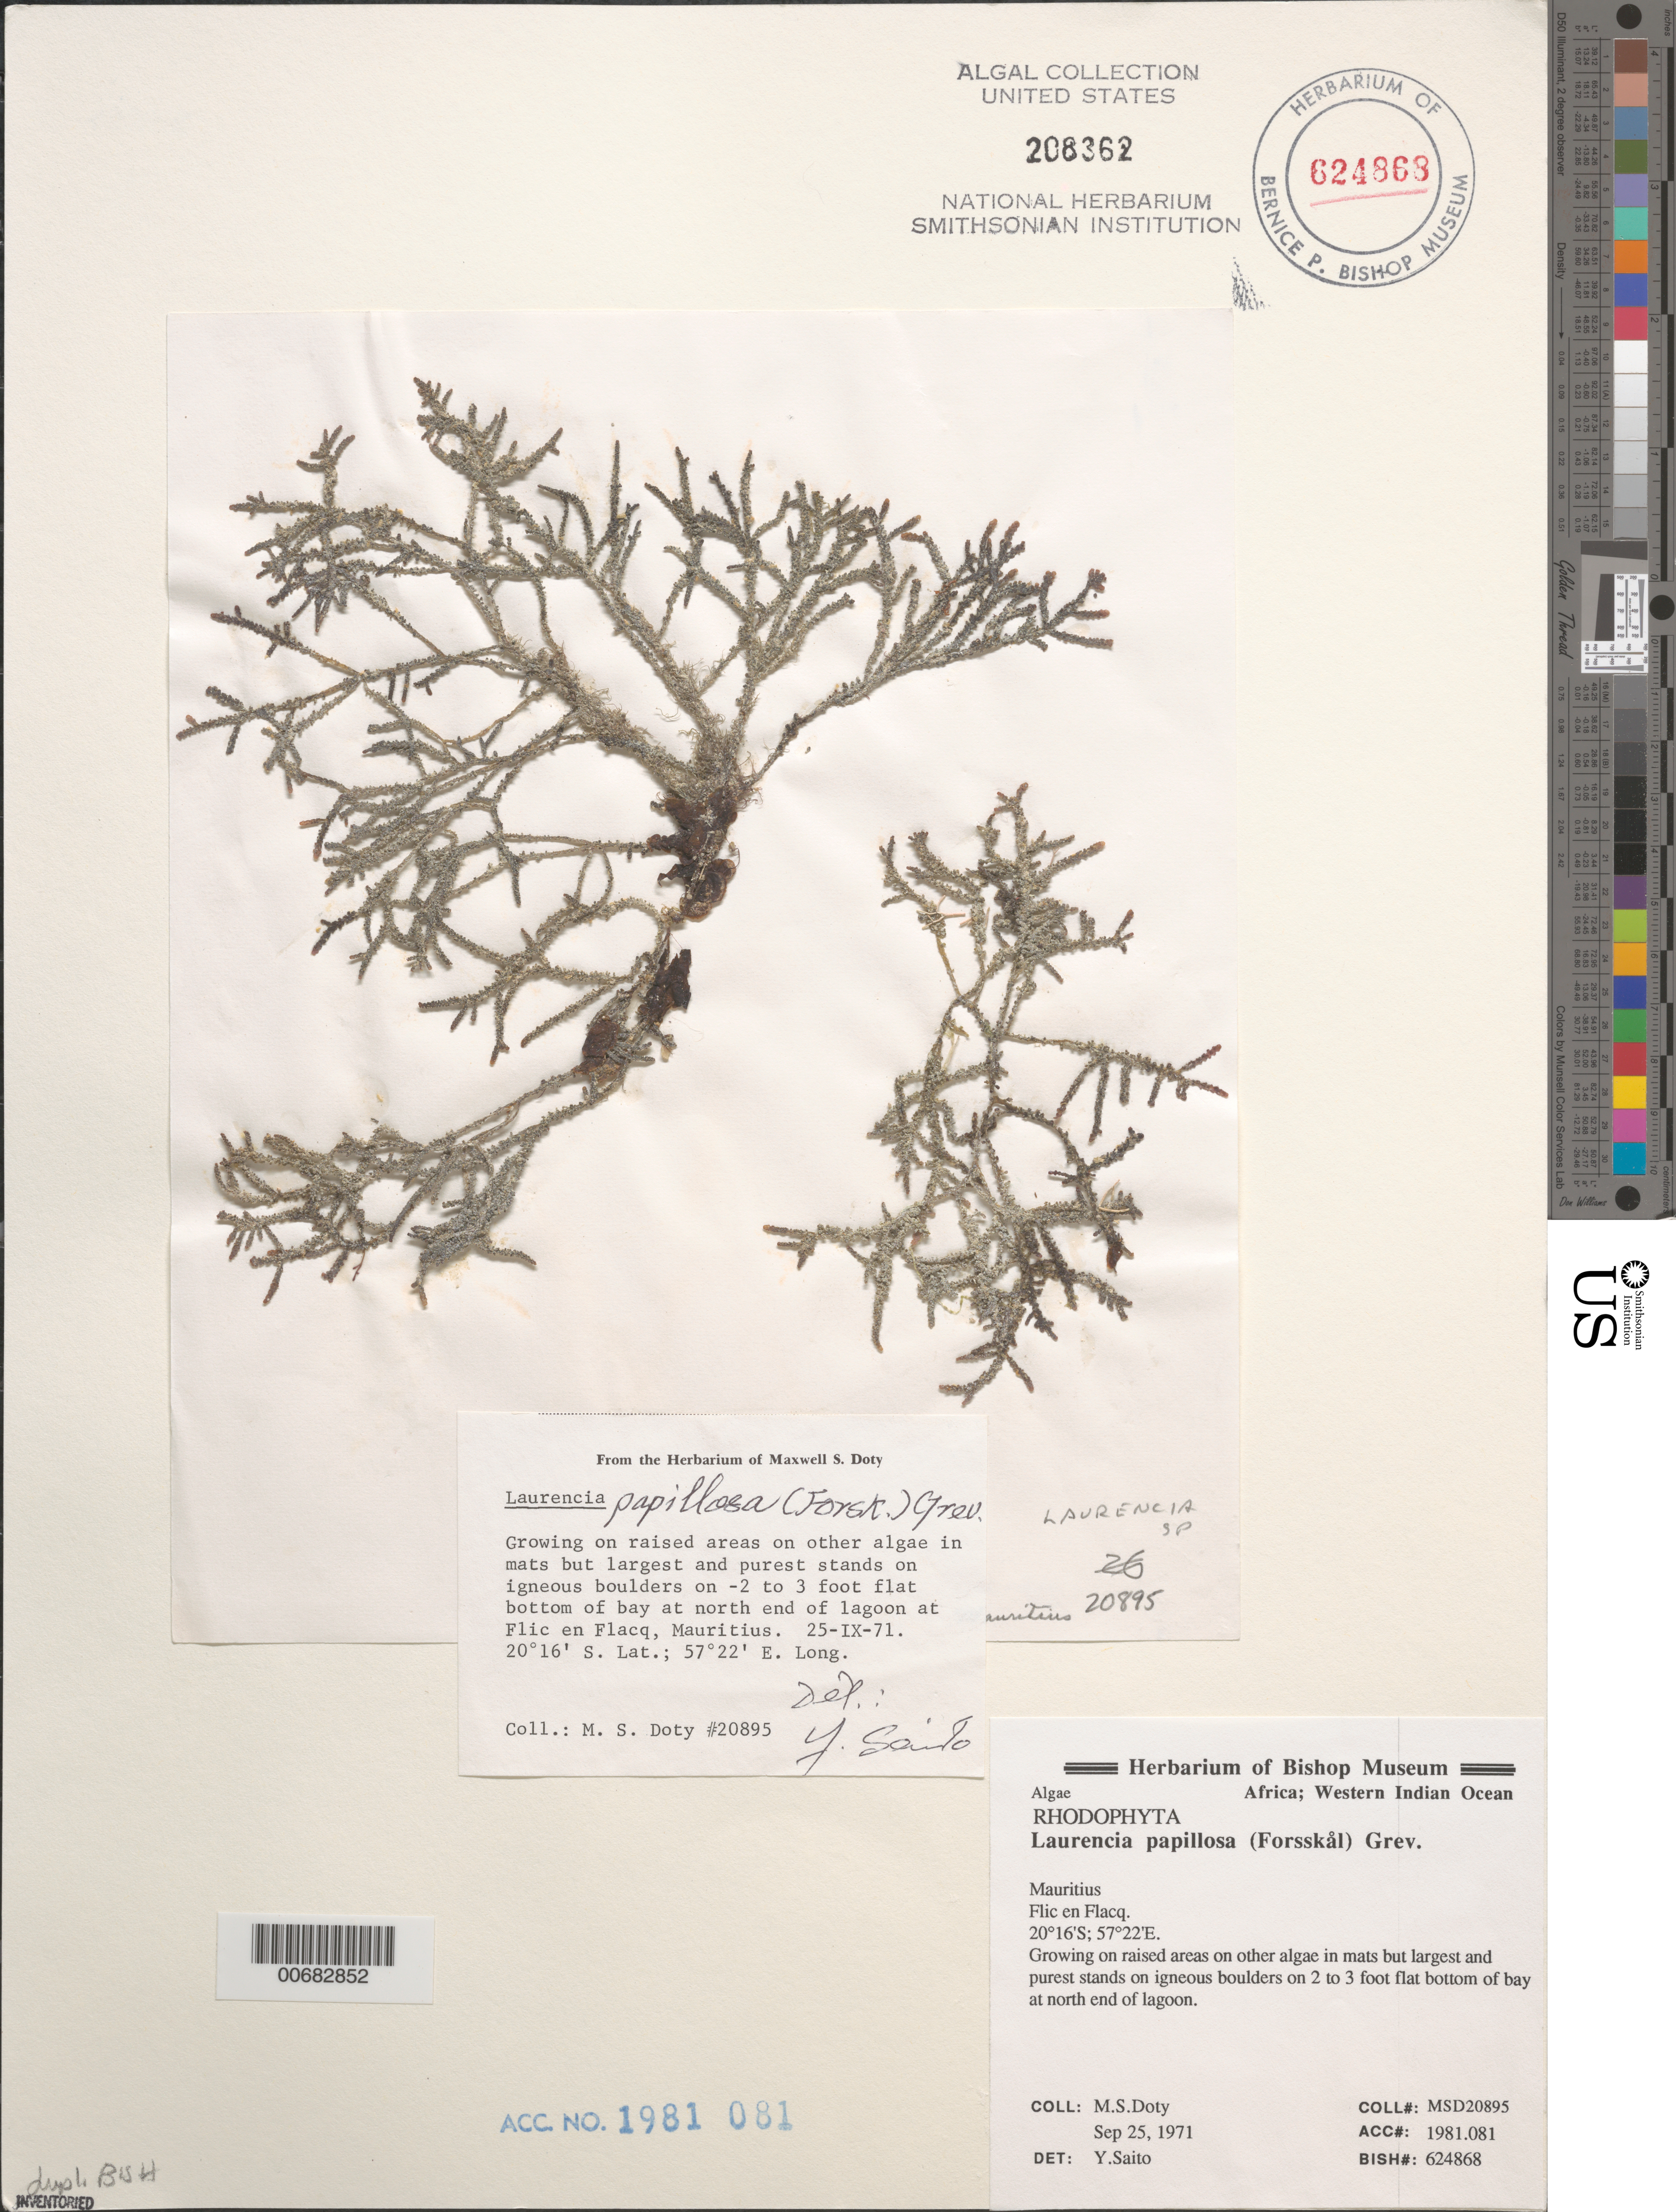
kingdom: Plantae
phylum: Rhodophyta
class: Florideophyceae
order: Ceramiales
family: Rhodomelaceae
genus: Palisada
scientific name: Palisada perforata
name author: (Bory) K.W. Nam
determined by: Algae name updating Project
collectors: M. S. Doty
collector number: MSD 20895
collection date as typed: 25 Sep 1971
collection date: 1971-09-25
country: Mauritius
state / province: Black River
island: Mauritius Island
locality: Flic-en-Flacq, bay at north end of lagoon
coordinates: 20 16' S. Lat., 57 22' E. Long.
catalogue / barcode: US 208362